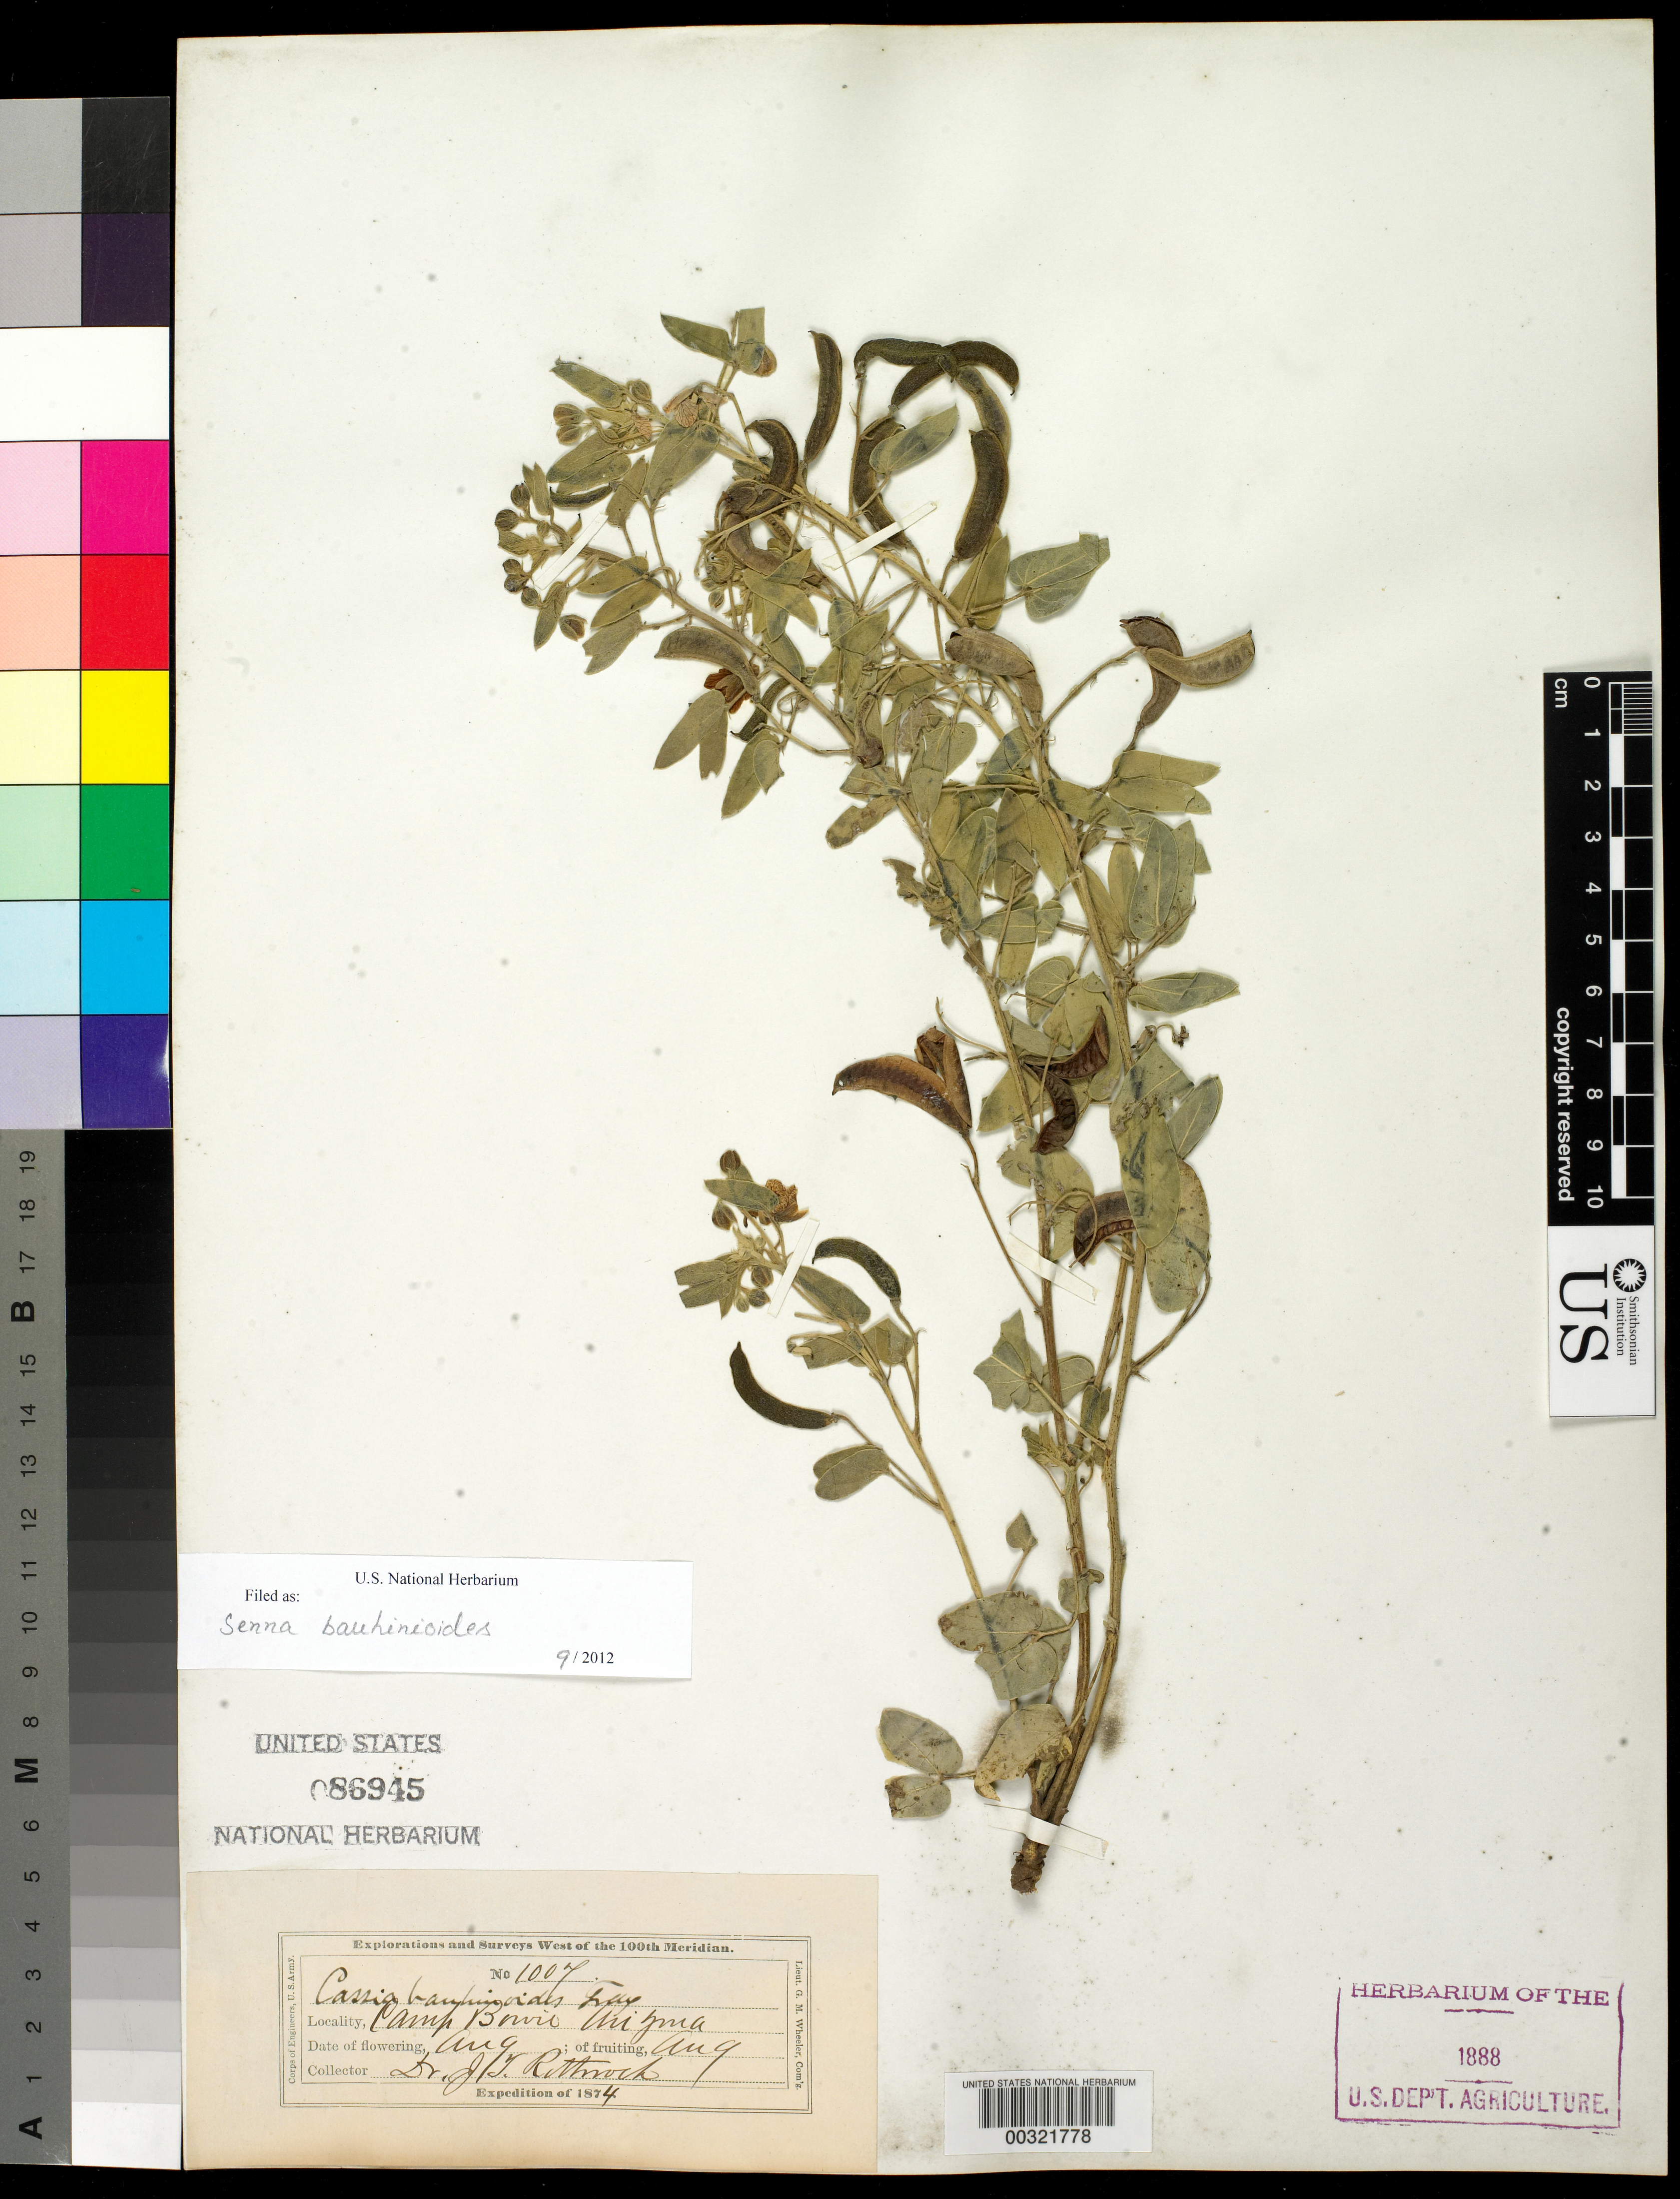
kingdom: Plantae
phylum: Tracheophyta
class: Magnoliopsida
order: Fabales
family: Fabaceae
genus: Senna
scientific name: Senna bauhinioides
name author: (A. Gray) H.S. Irwin & Barneby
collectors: J. Rittmoch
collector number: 1007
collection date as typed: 1874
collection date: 1874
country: United States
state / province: Arizona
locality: Camp bowie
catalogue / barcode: US 86945